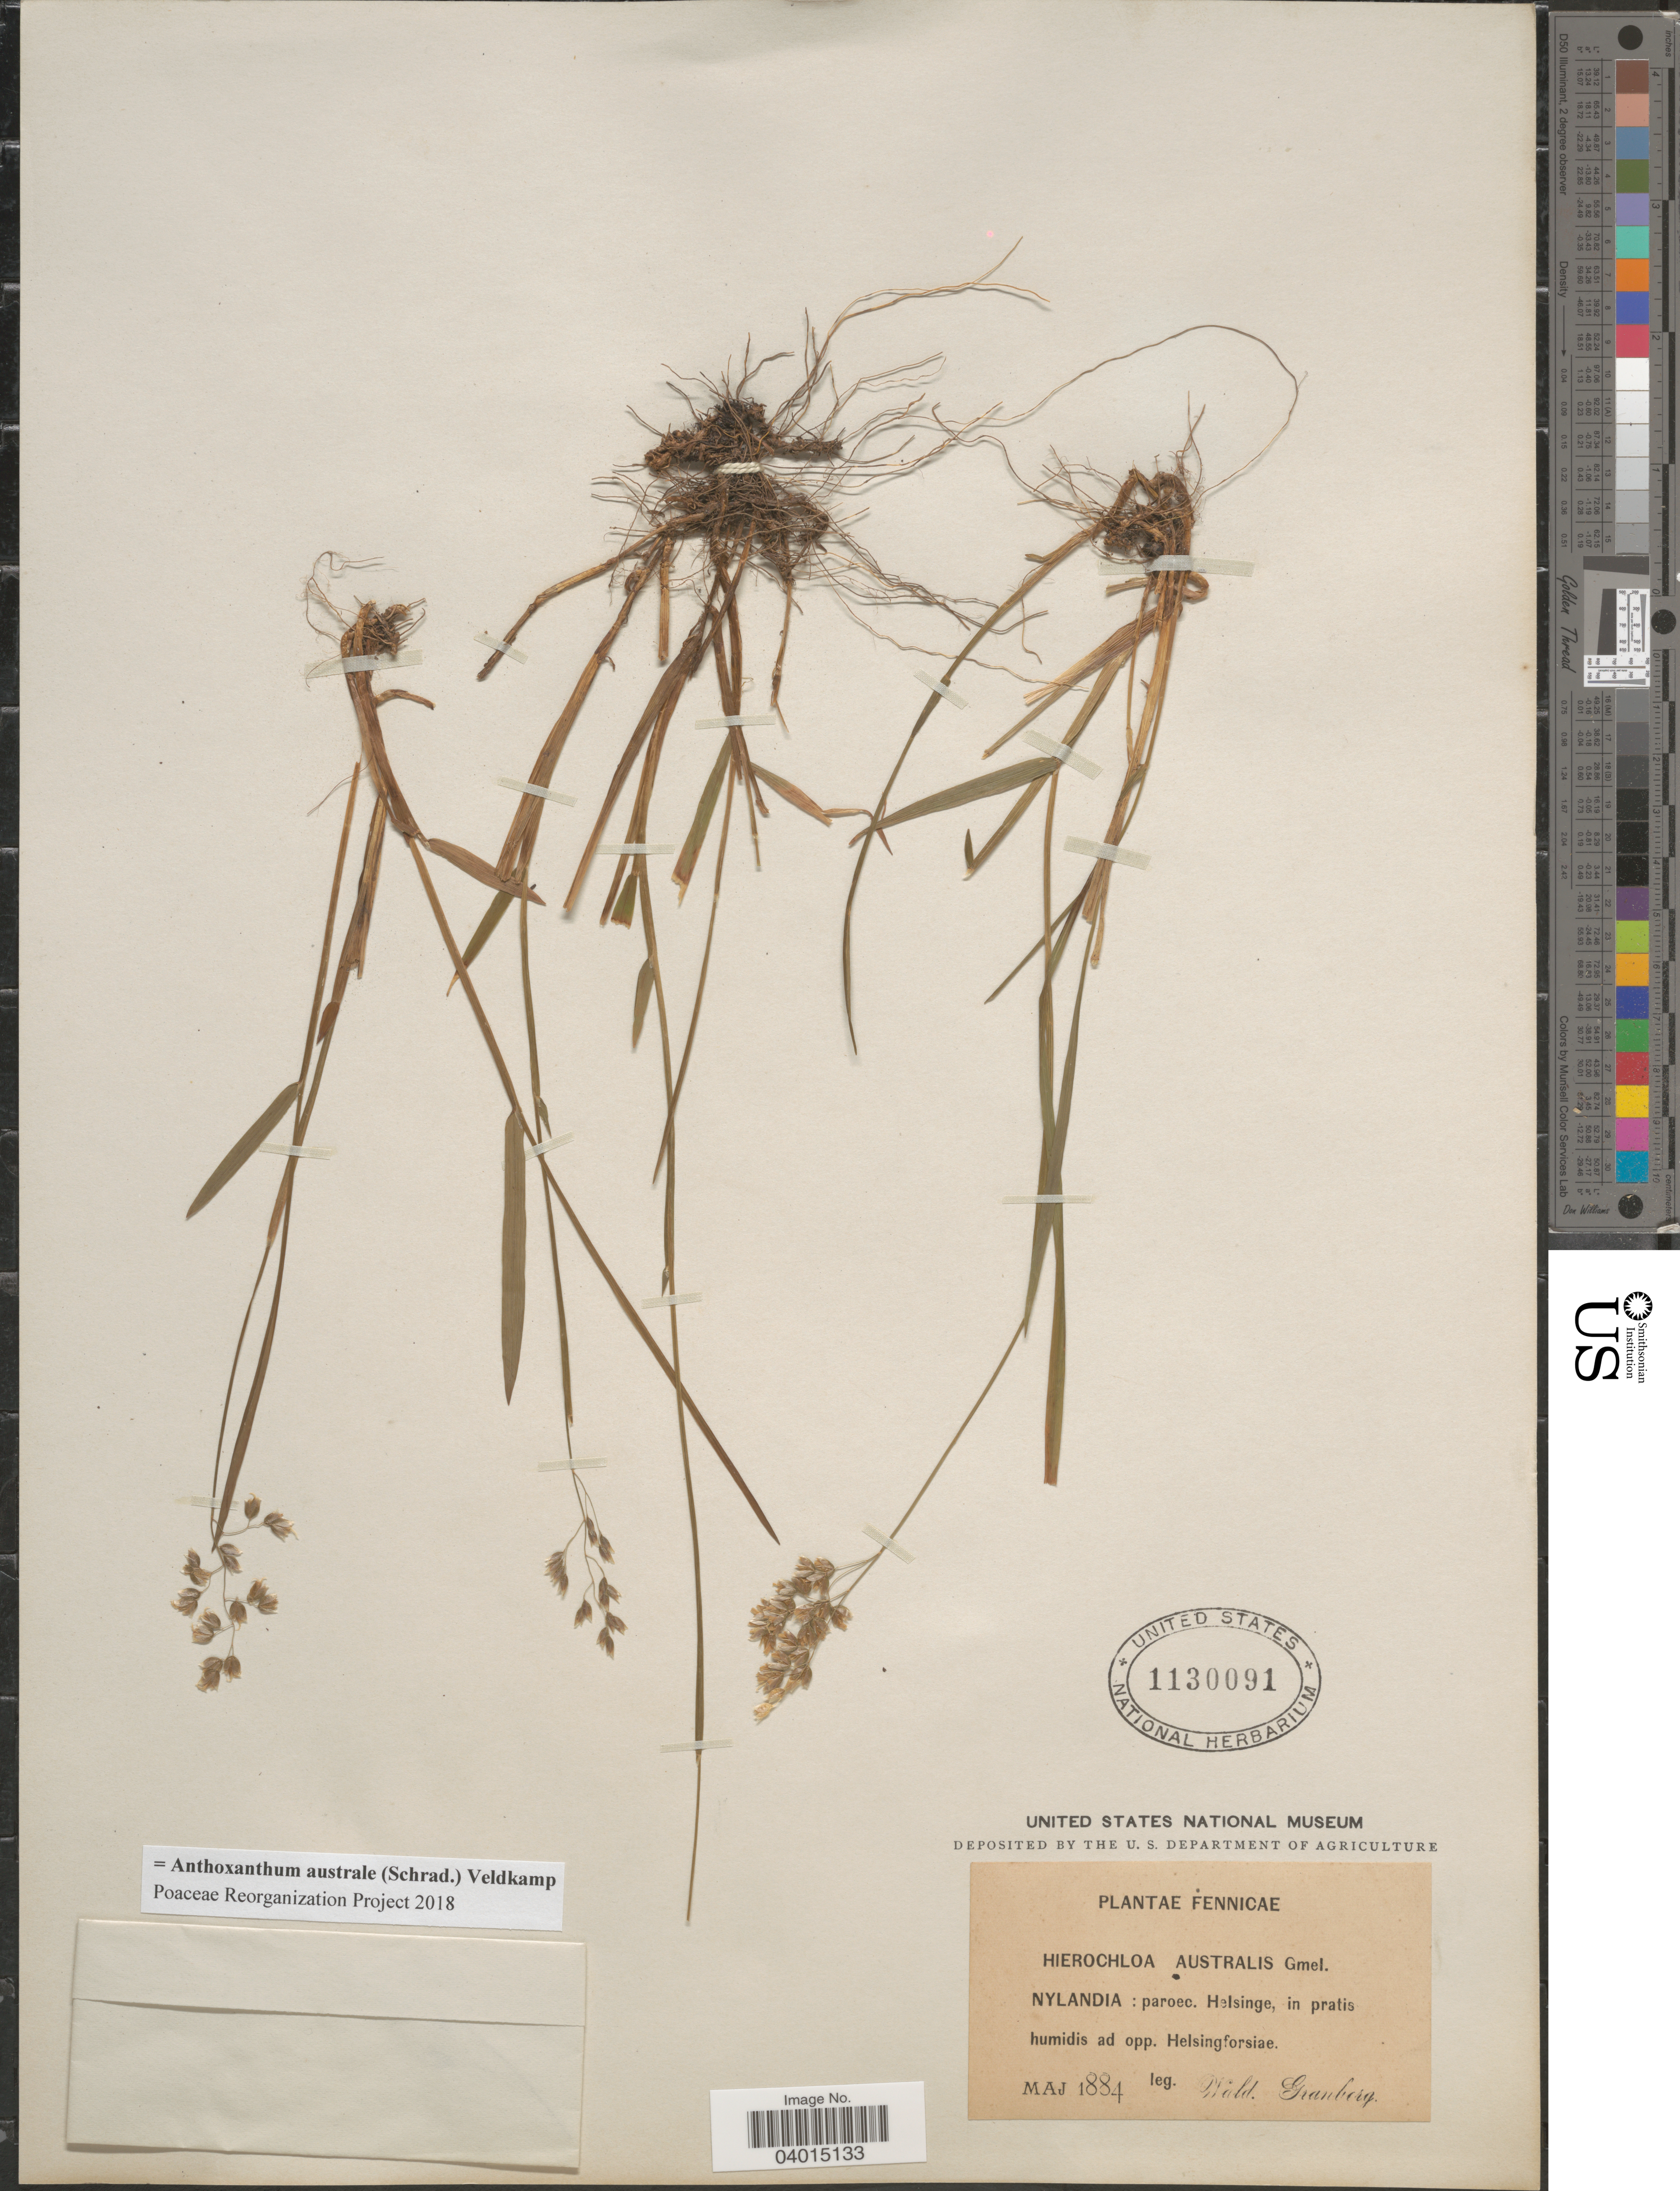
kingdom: Plantae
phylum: Tracheophyta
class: Liliopsida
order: Poales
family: Poaceae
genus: Anthoxanthum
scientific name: Anthoxanthum australe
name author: (Schrad.) Veldkamp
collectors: W. Granberg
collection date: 1884-05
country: Finland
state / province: Itä-Uusimaa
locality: Fennicae. Nylandia: paroec. Helsinge, in pratis humidis ad opp. Helsingforsiae.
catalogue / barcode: US 1130091